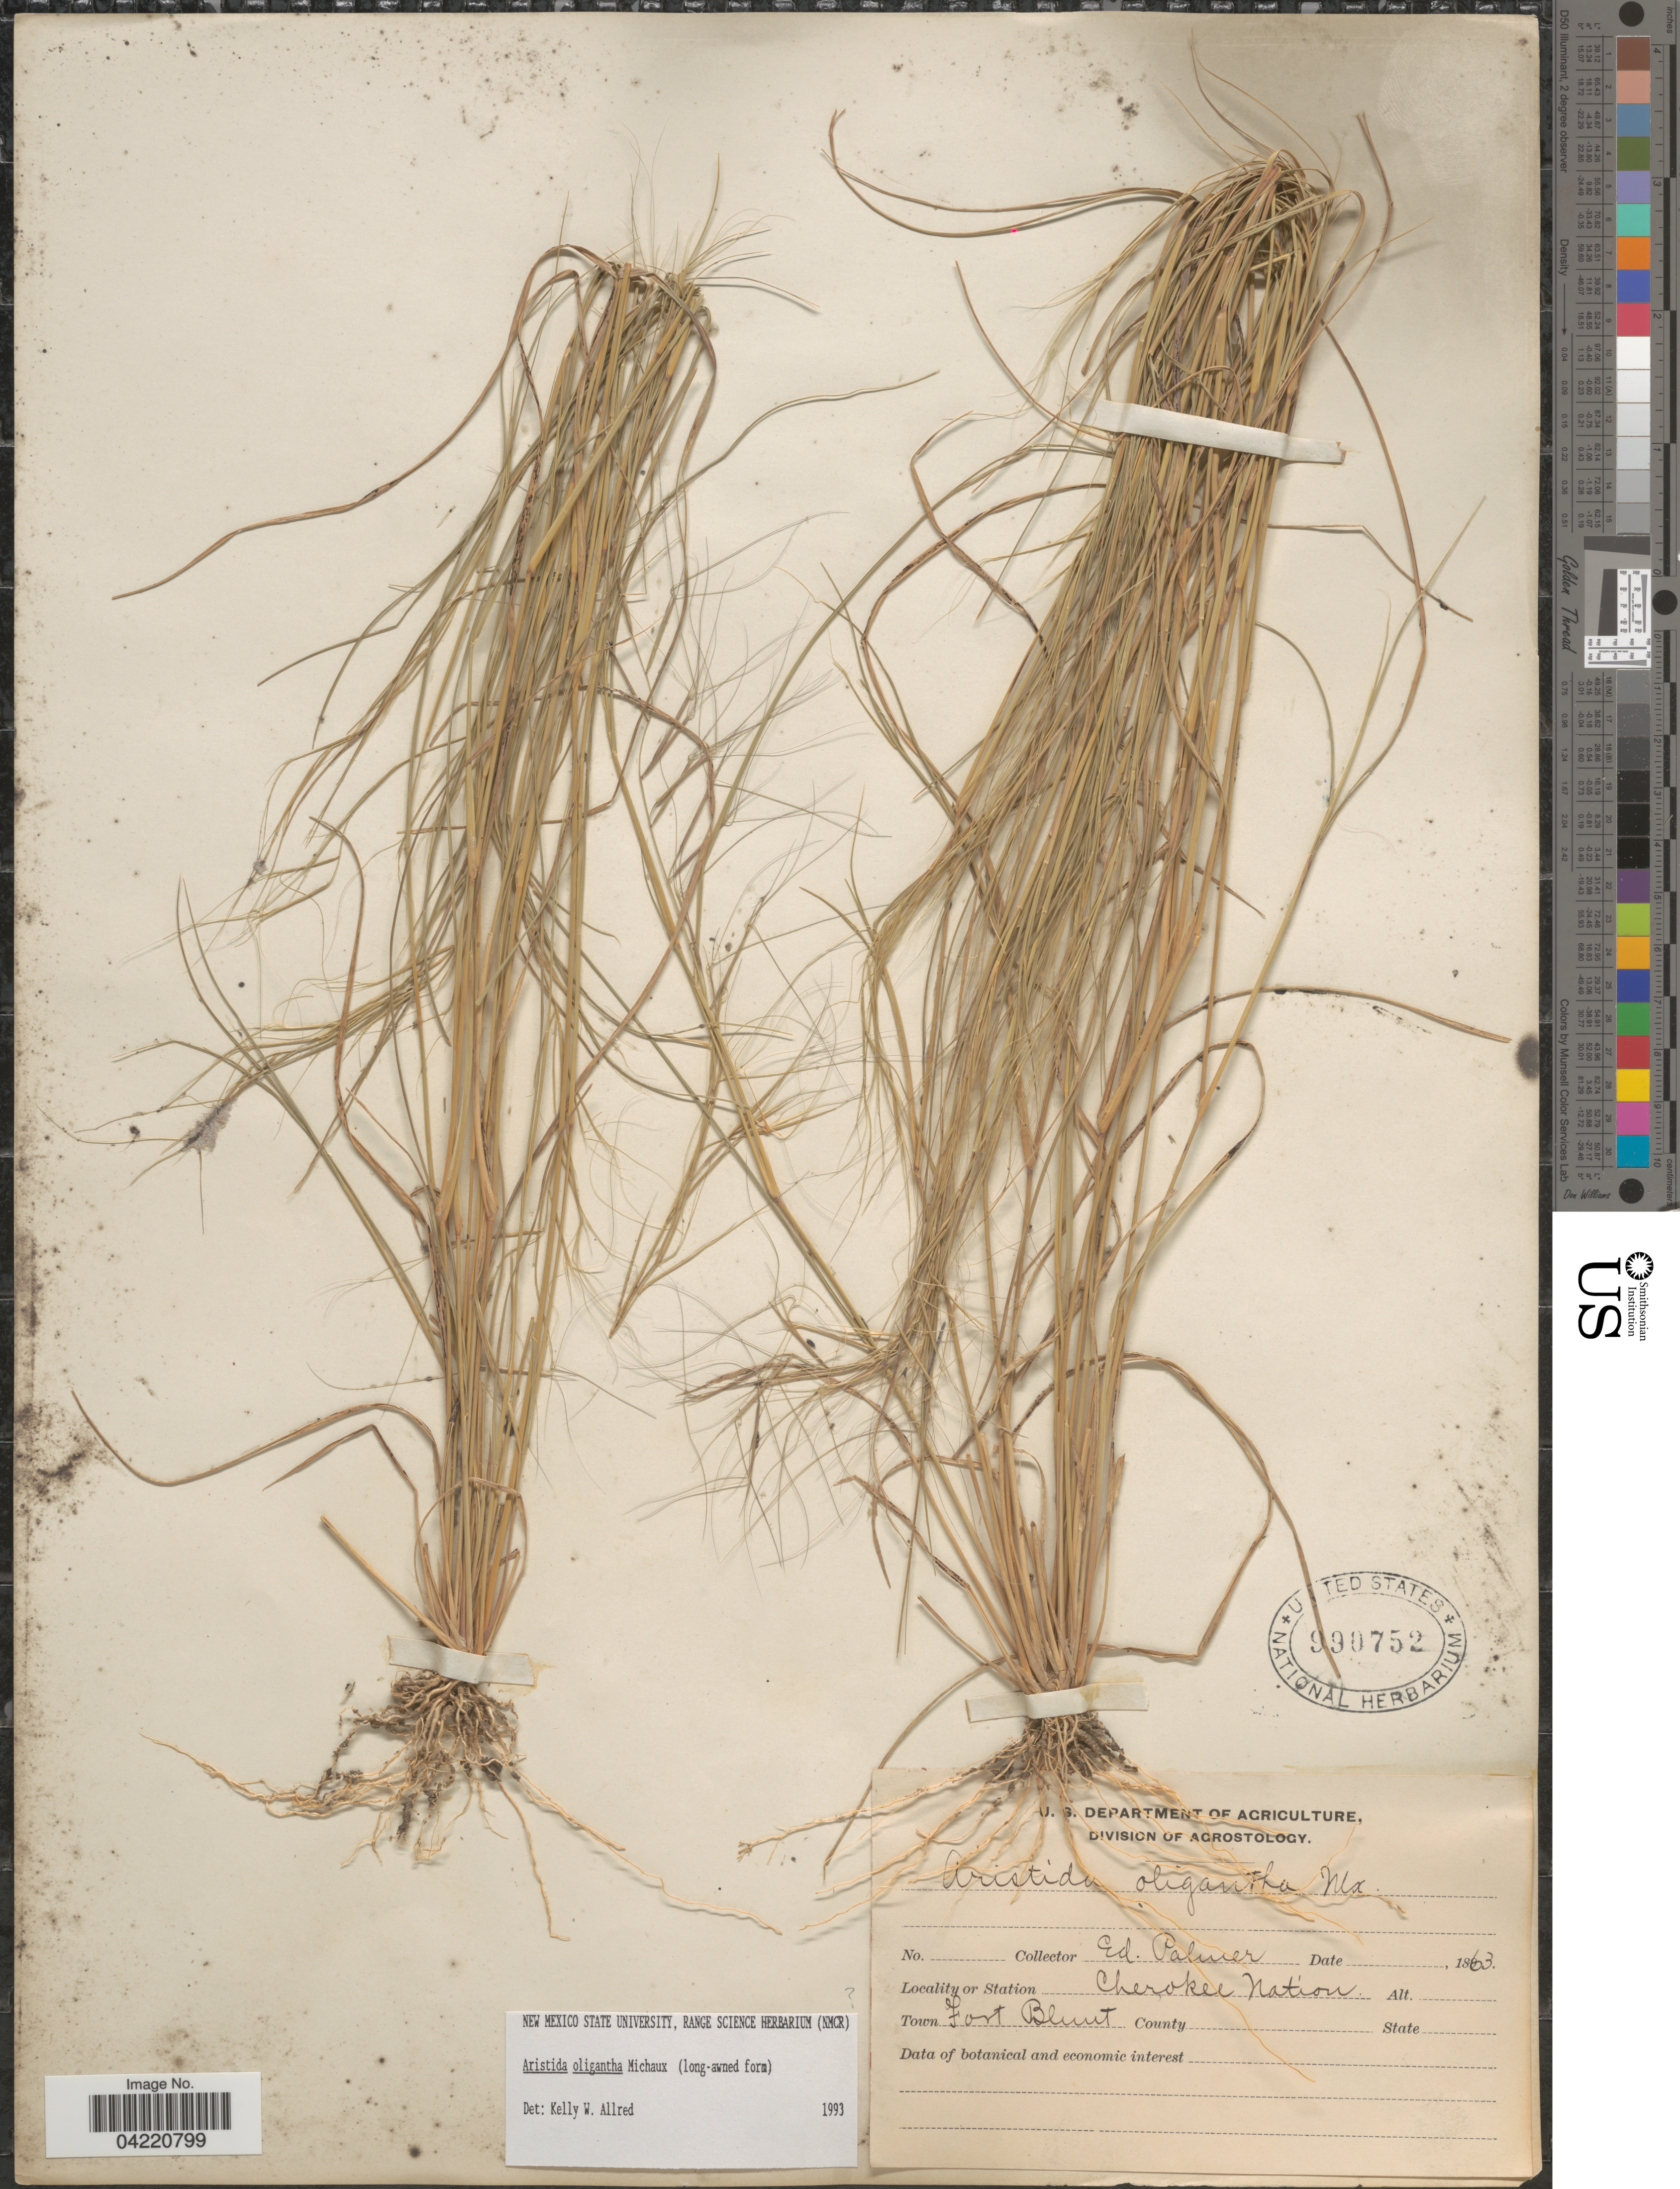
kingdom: Plantae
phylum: Tracheophyta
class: Liliopsida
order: Poales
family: Poaceae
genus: Aristida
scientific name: Aristida oligantha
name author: Michx.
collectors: E. Palmer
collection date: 1863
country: United States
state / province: Oklahoma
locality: Cherokee Nation. Town Fort Blunt.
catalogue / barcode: US 990752